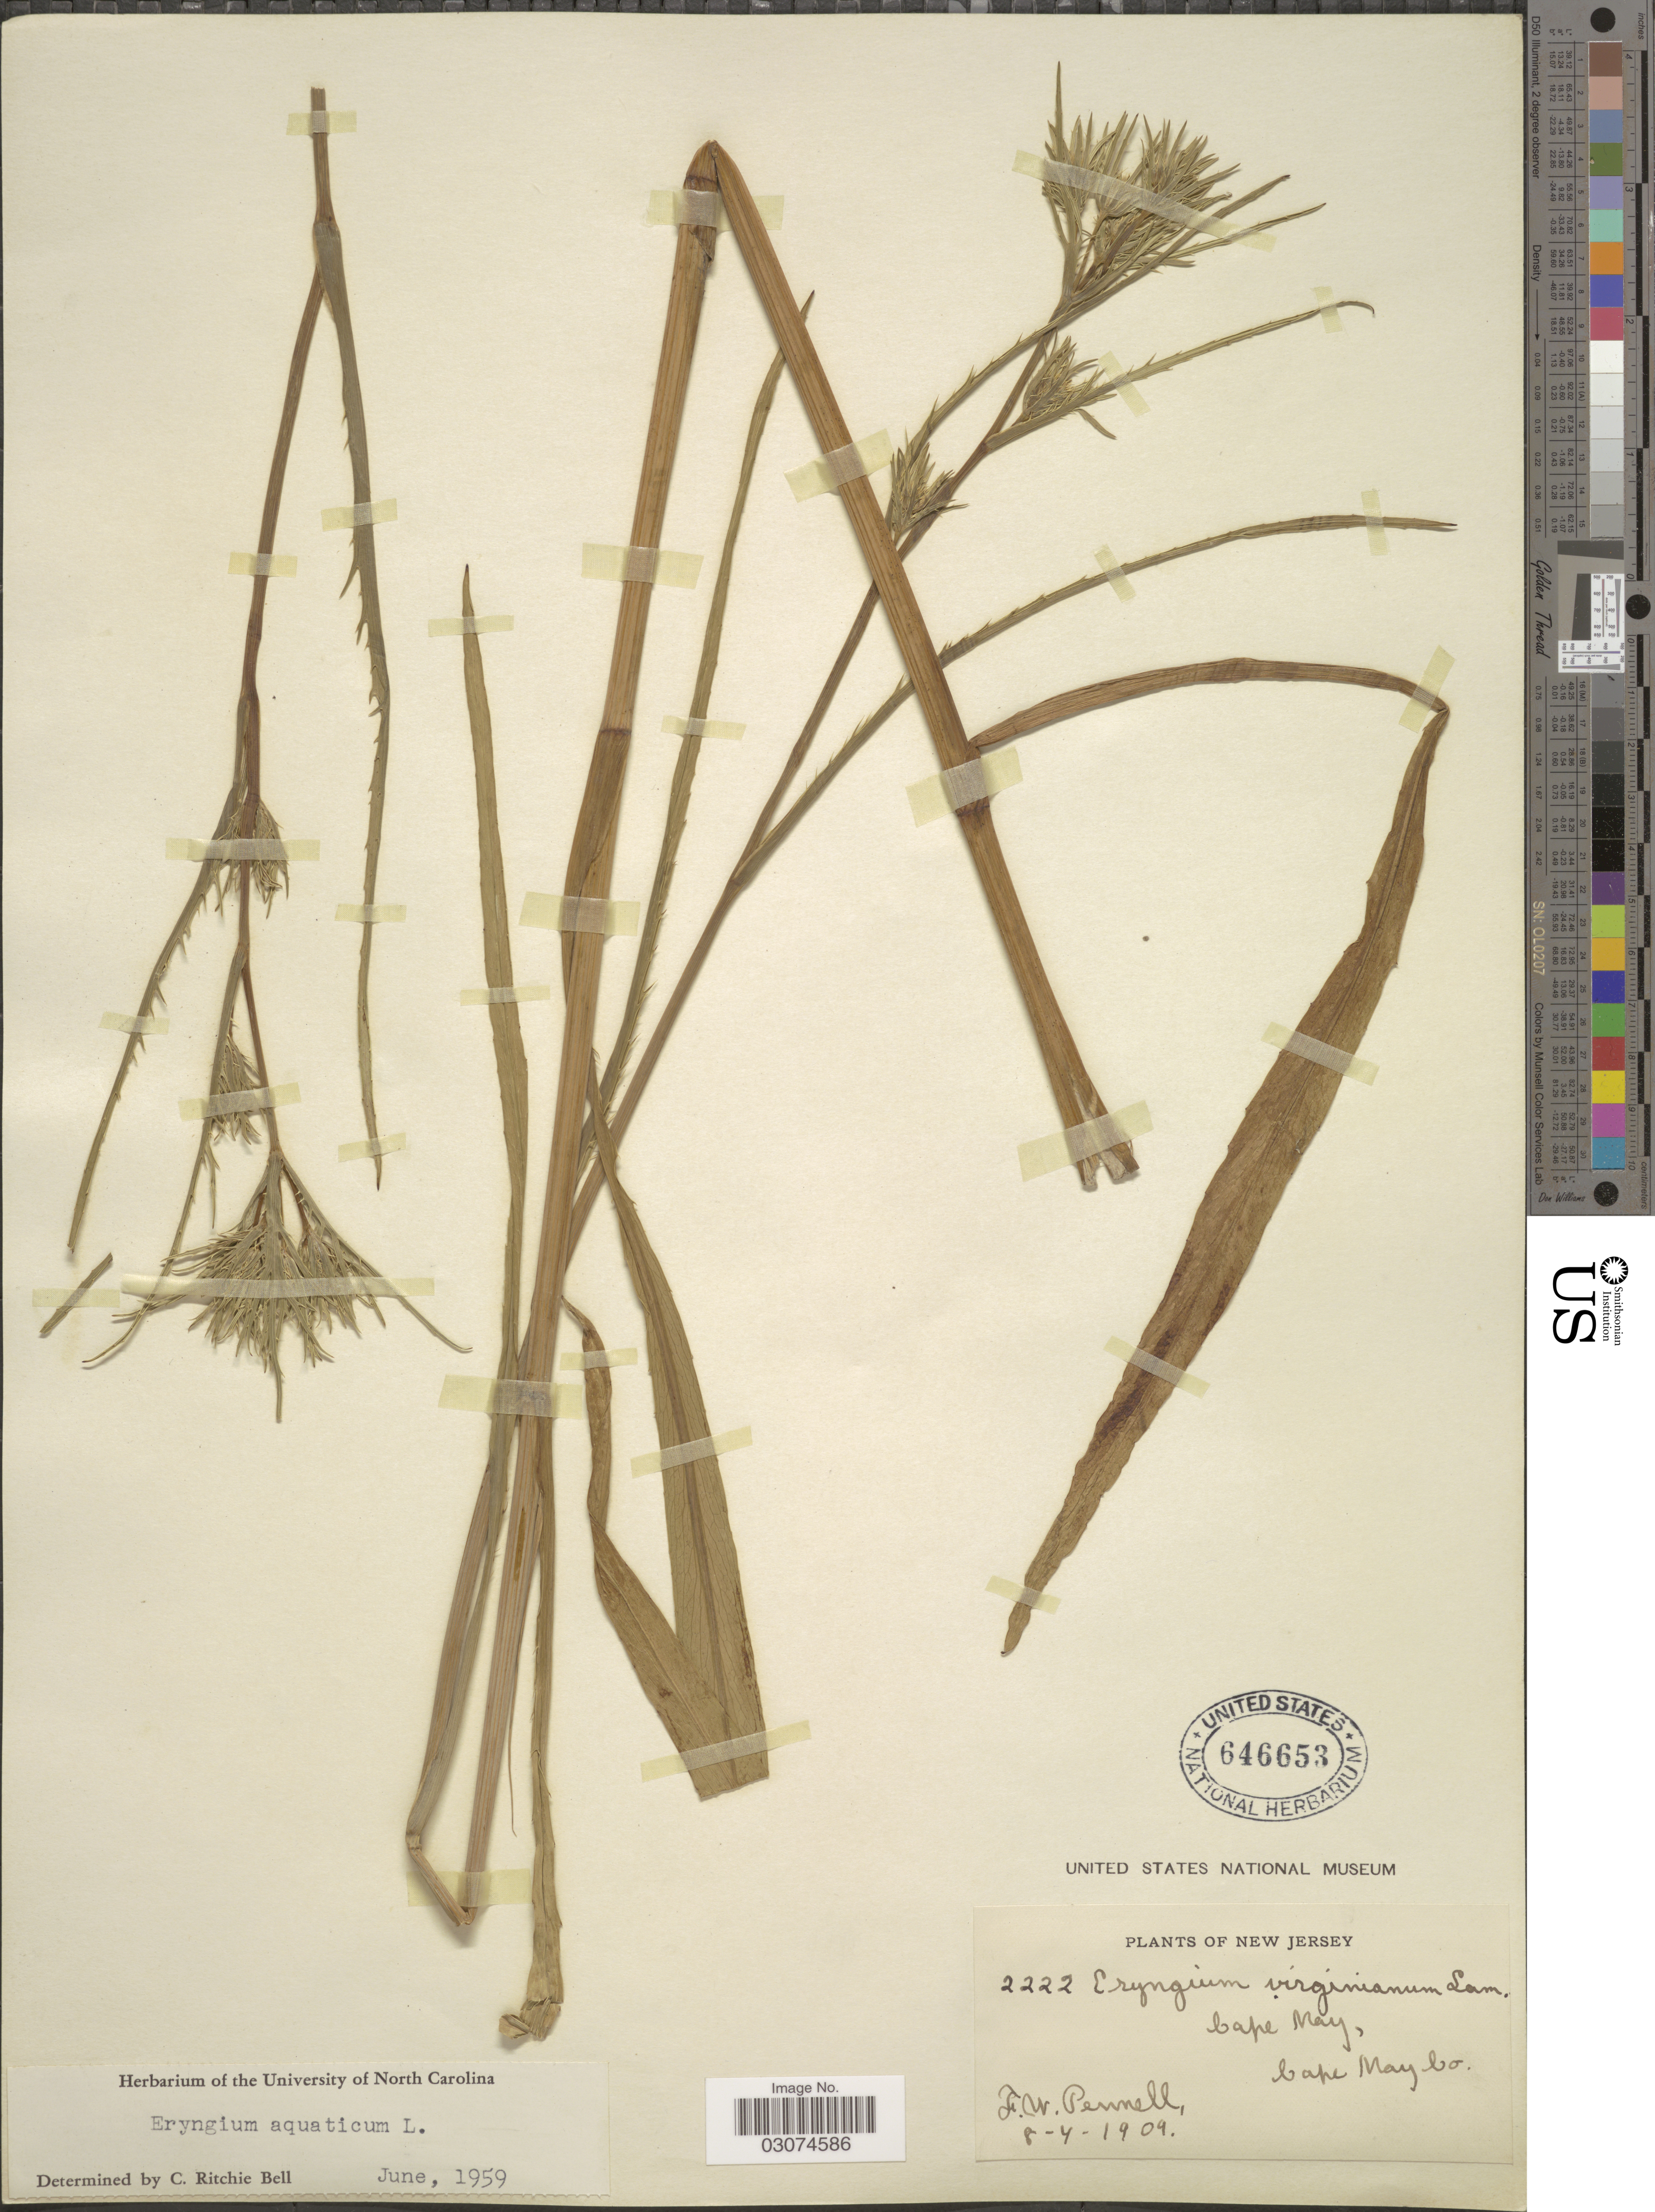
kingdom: Plantae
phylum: Tracheophyta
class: Magnoliopsida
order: Apiales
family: Apiaceae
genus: Eryngium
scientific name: Eryngium aquaticum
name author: L.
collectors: F. W. Pennell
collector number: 2222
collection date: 1909-04-08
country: United States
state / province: New Jersey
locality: Cape May, Cape May Co.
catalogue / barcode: US 646653